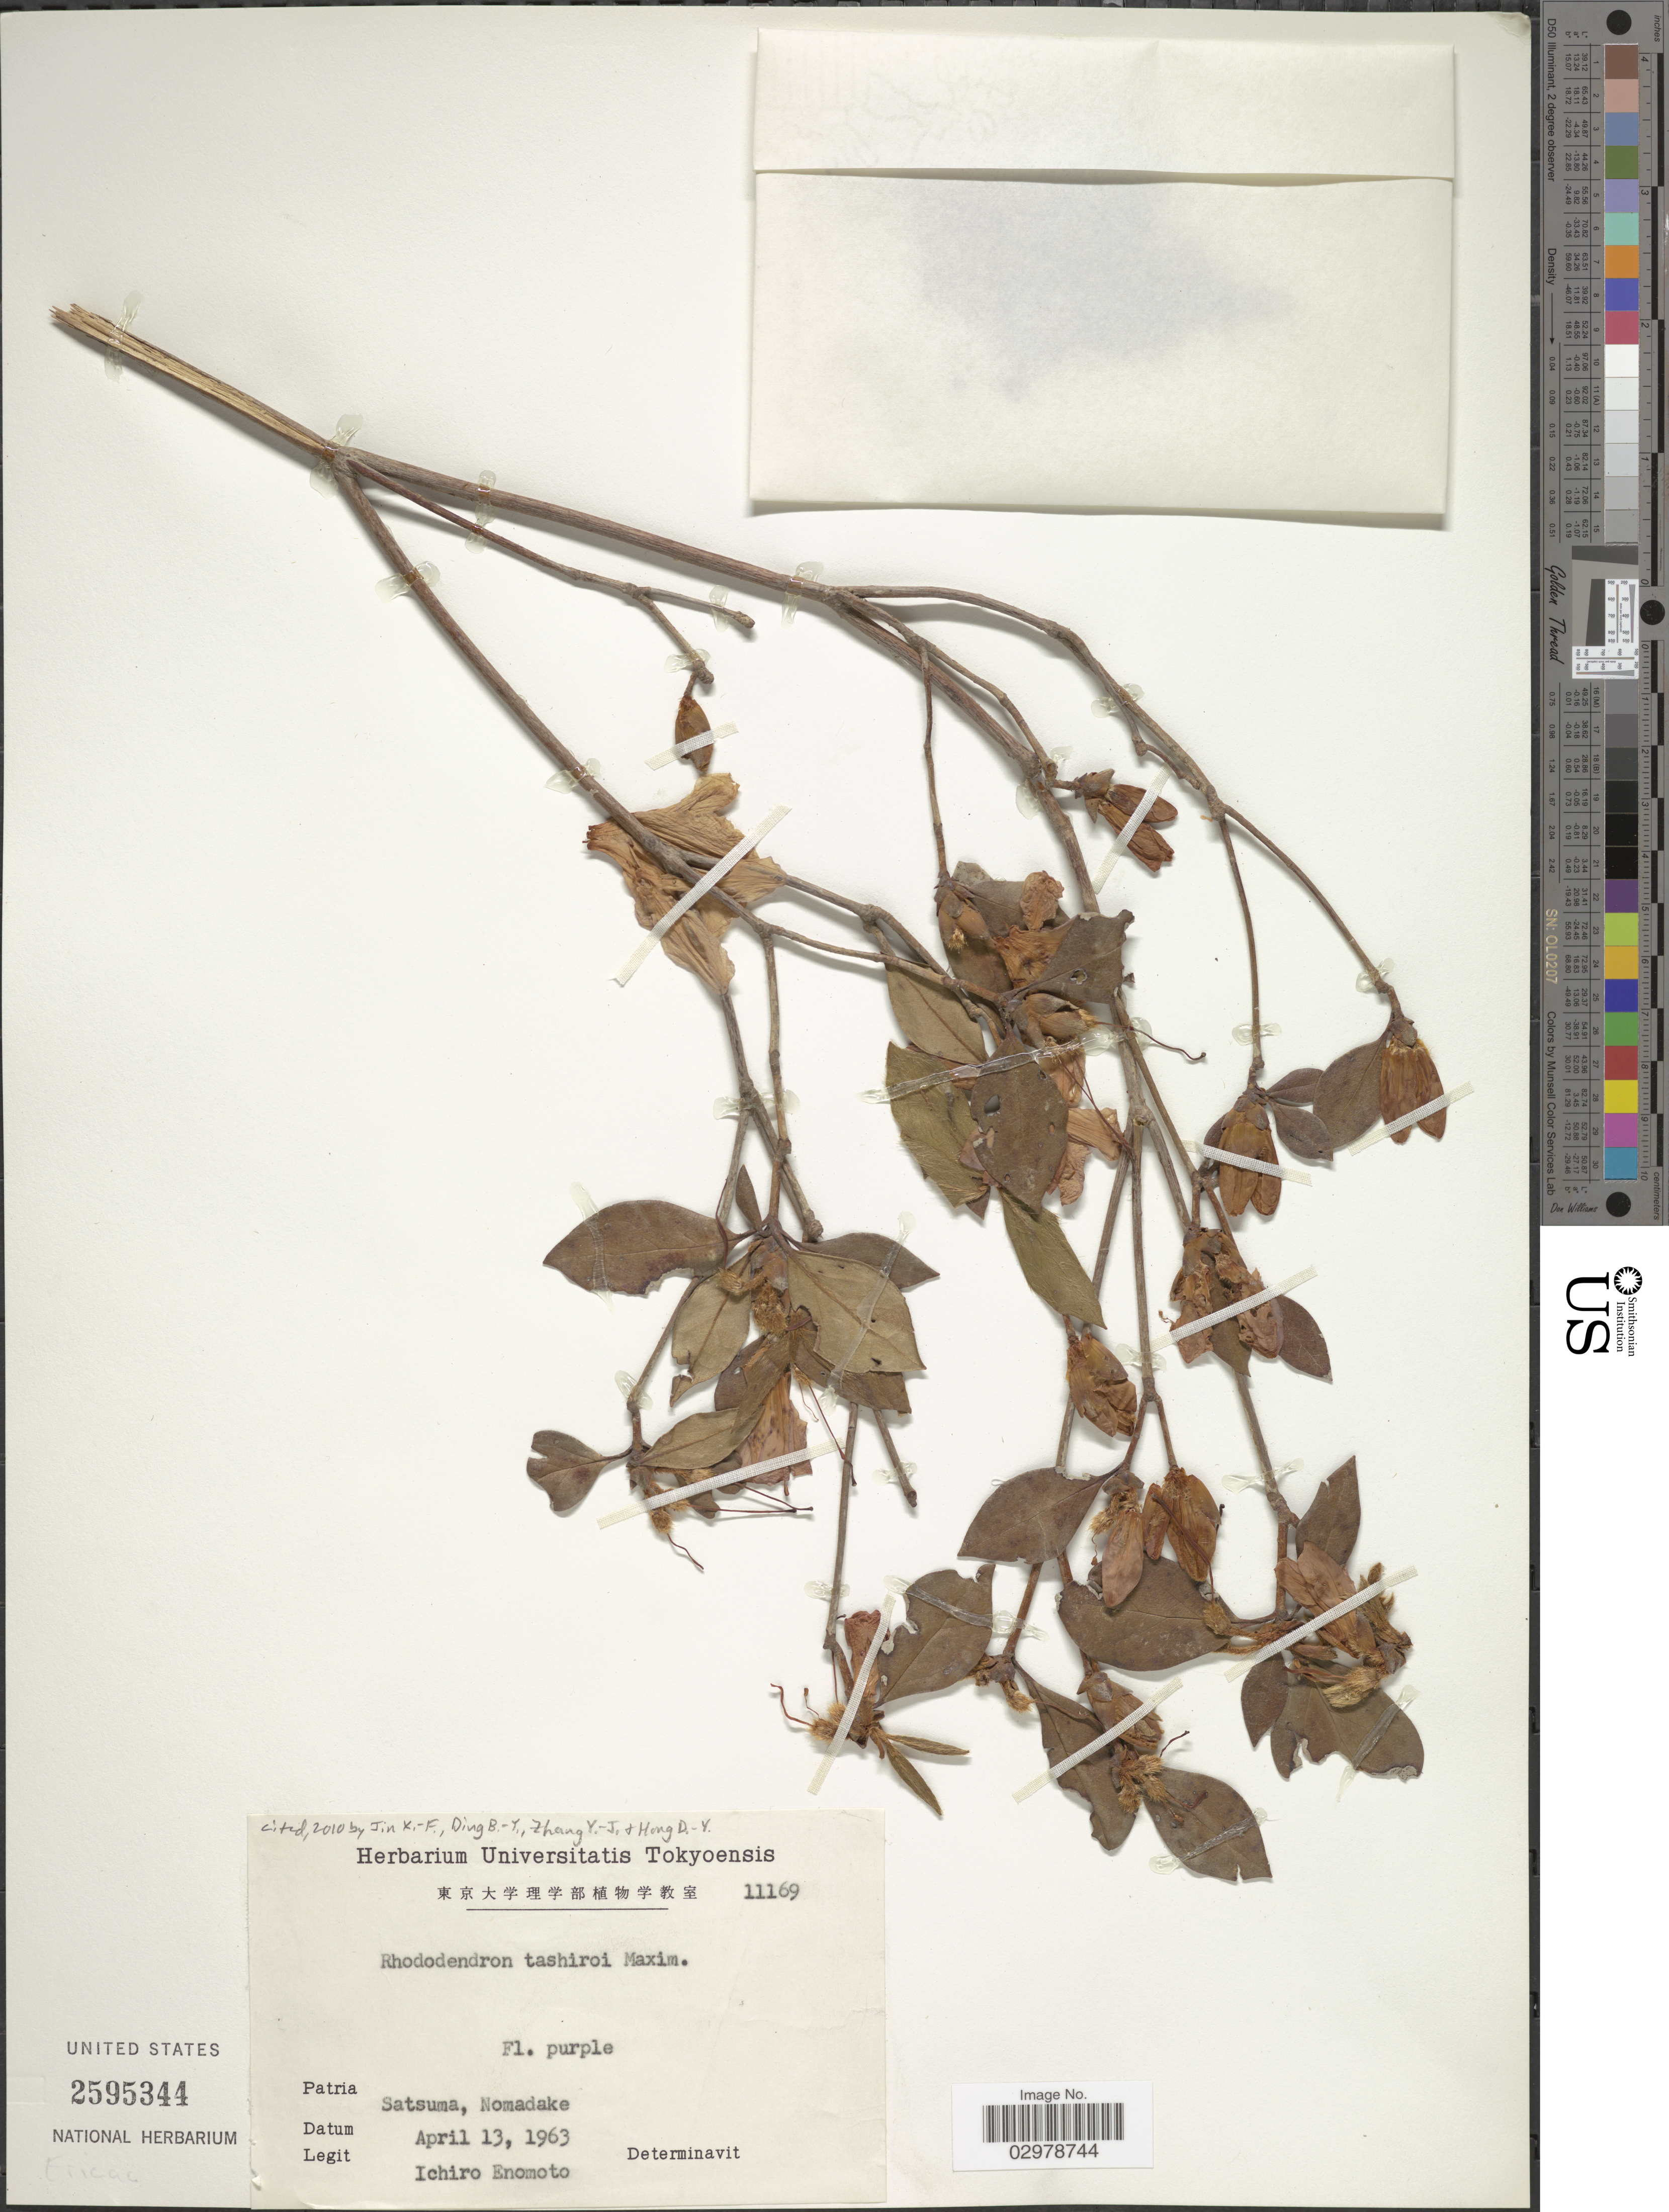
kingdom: Plantae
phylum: Tracheophyta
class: Magnoliopsida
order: Ericales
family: Ericaceae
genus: Rhododendron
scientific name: Rhododendron tashiroi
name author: Maxim.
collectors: I. Enomoto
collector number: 11169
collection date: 1963-04-13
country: Japan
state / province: Tokyo, Federal City of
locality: Patria Satsuma, Nomadake.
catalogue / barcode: US 2595344